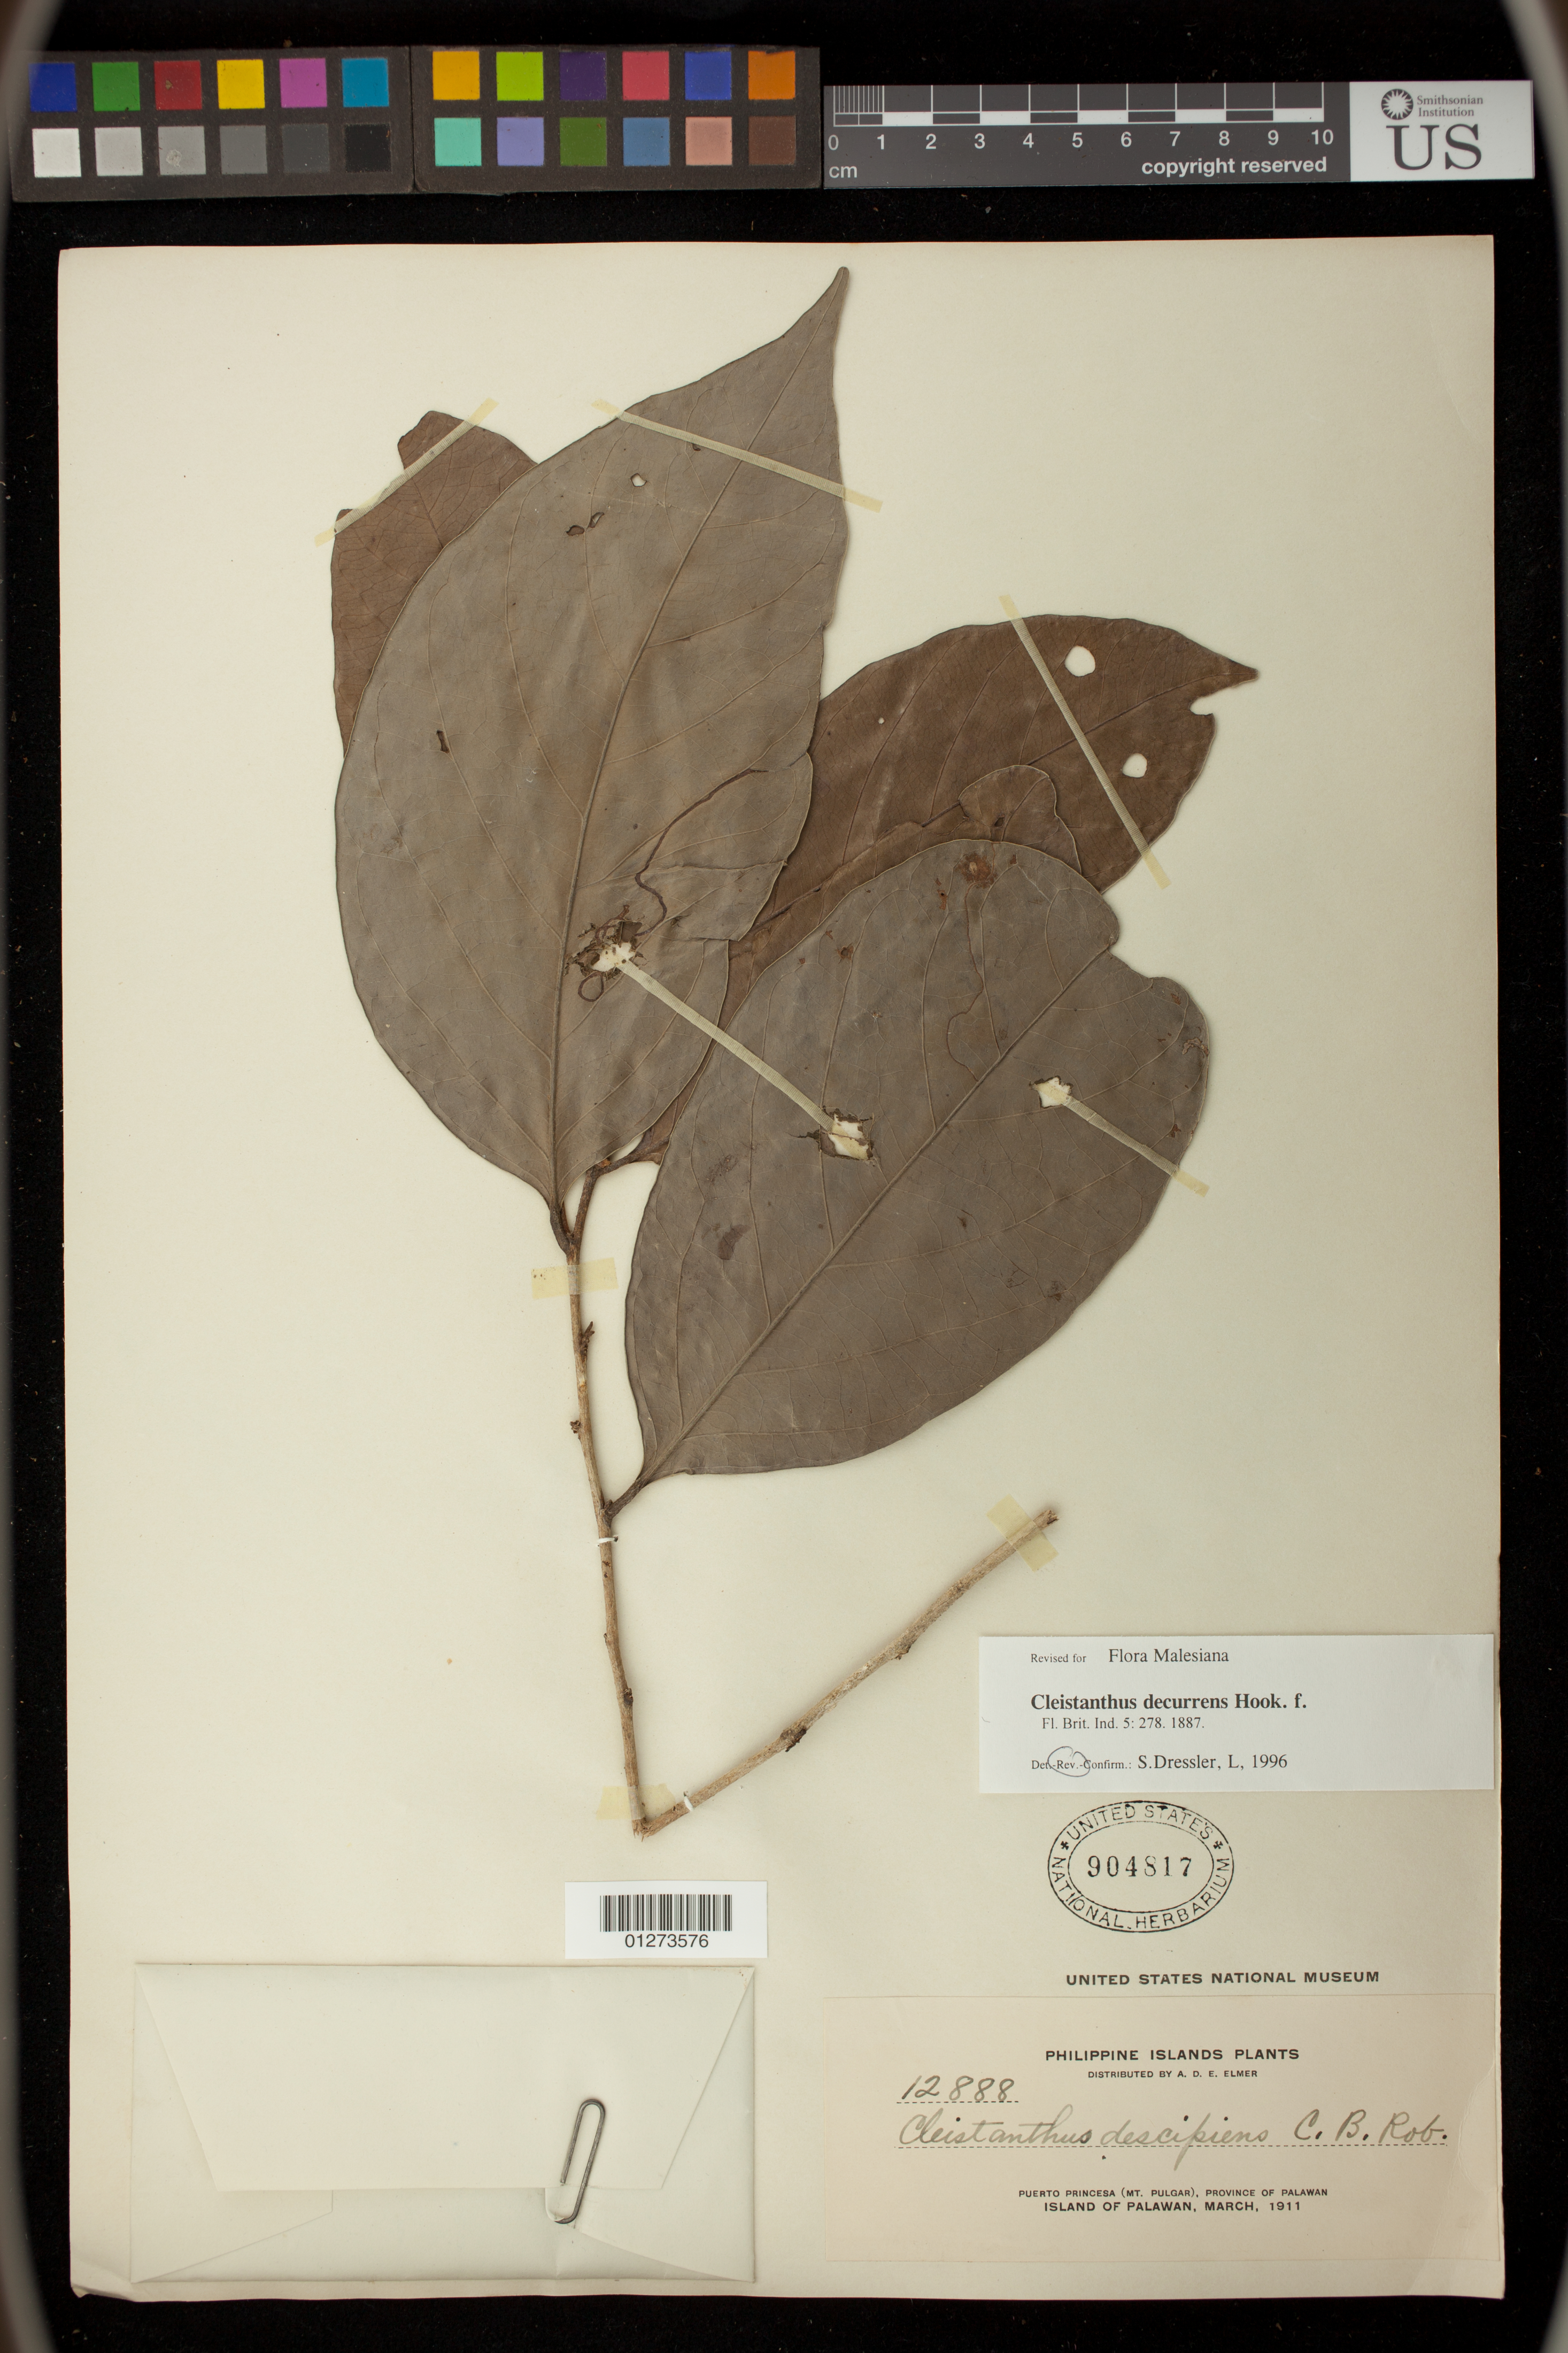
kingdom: Plantae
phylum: Tracheophyta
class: Magnoliopsida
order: Malpighiales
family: Phyllanthaceae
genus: Cleistanthus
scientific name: Cleistanthus decurrens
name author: Hook. f.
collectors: A. D. E. Elmer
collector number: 12888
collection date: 1911-03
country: Philippines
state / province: Mimaropa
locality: Puerto Princesa (Mt. Pulgar), Province of Palawan, Island of Palawan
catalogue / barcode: US 904817